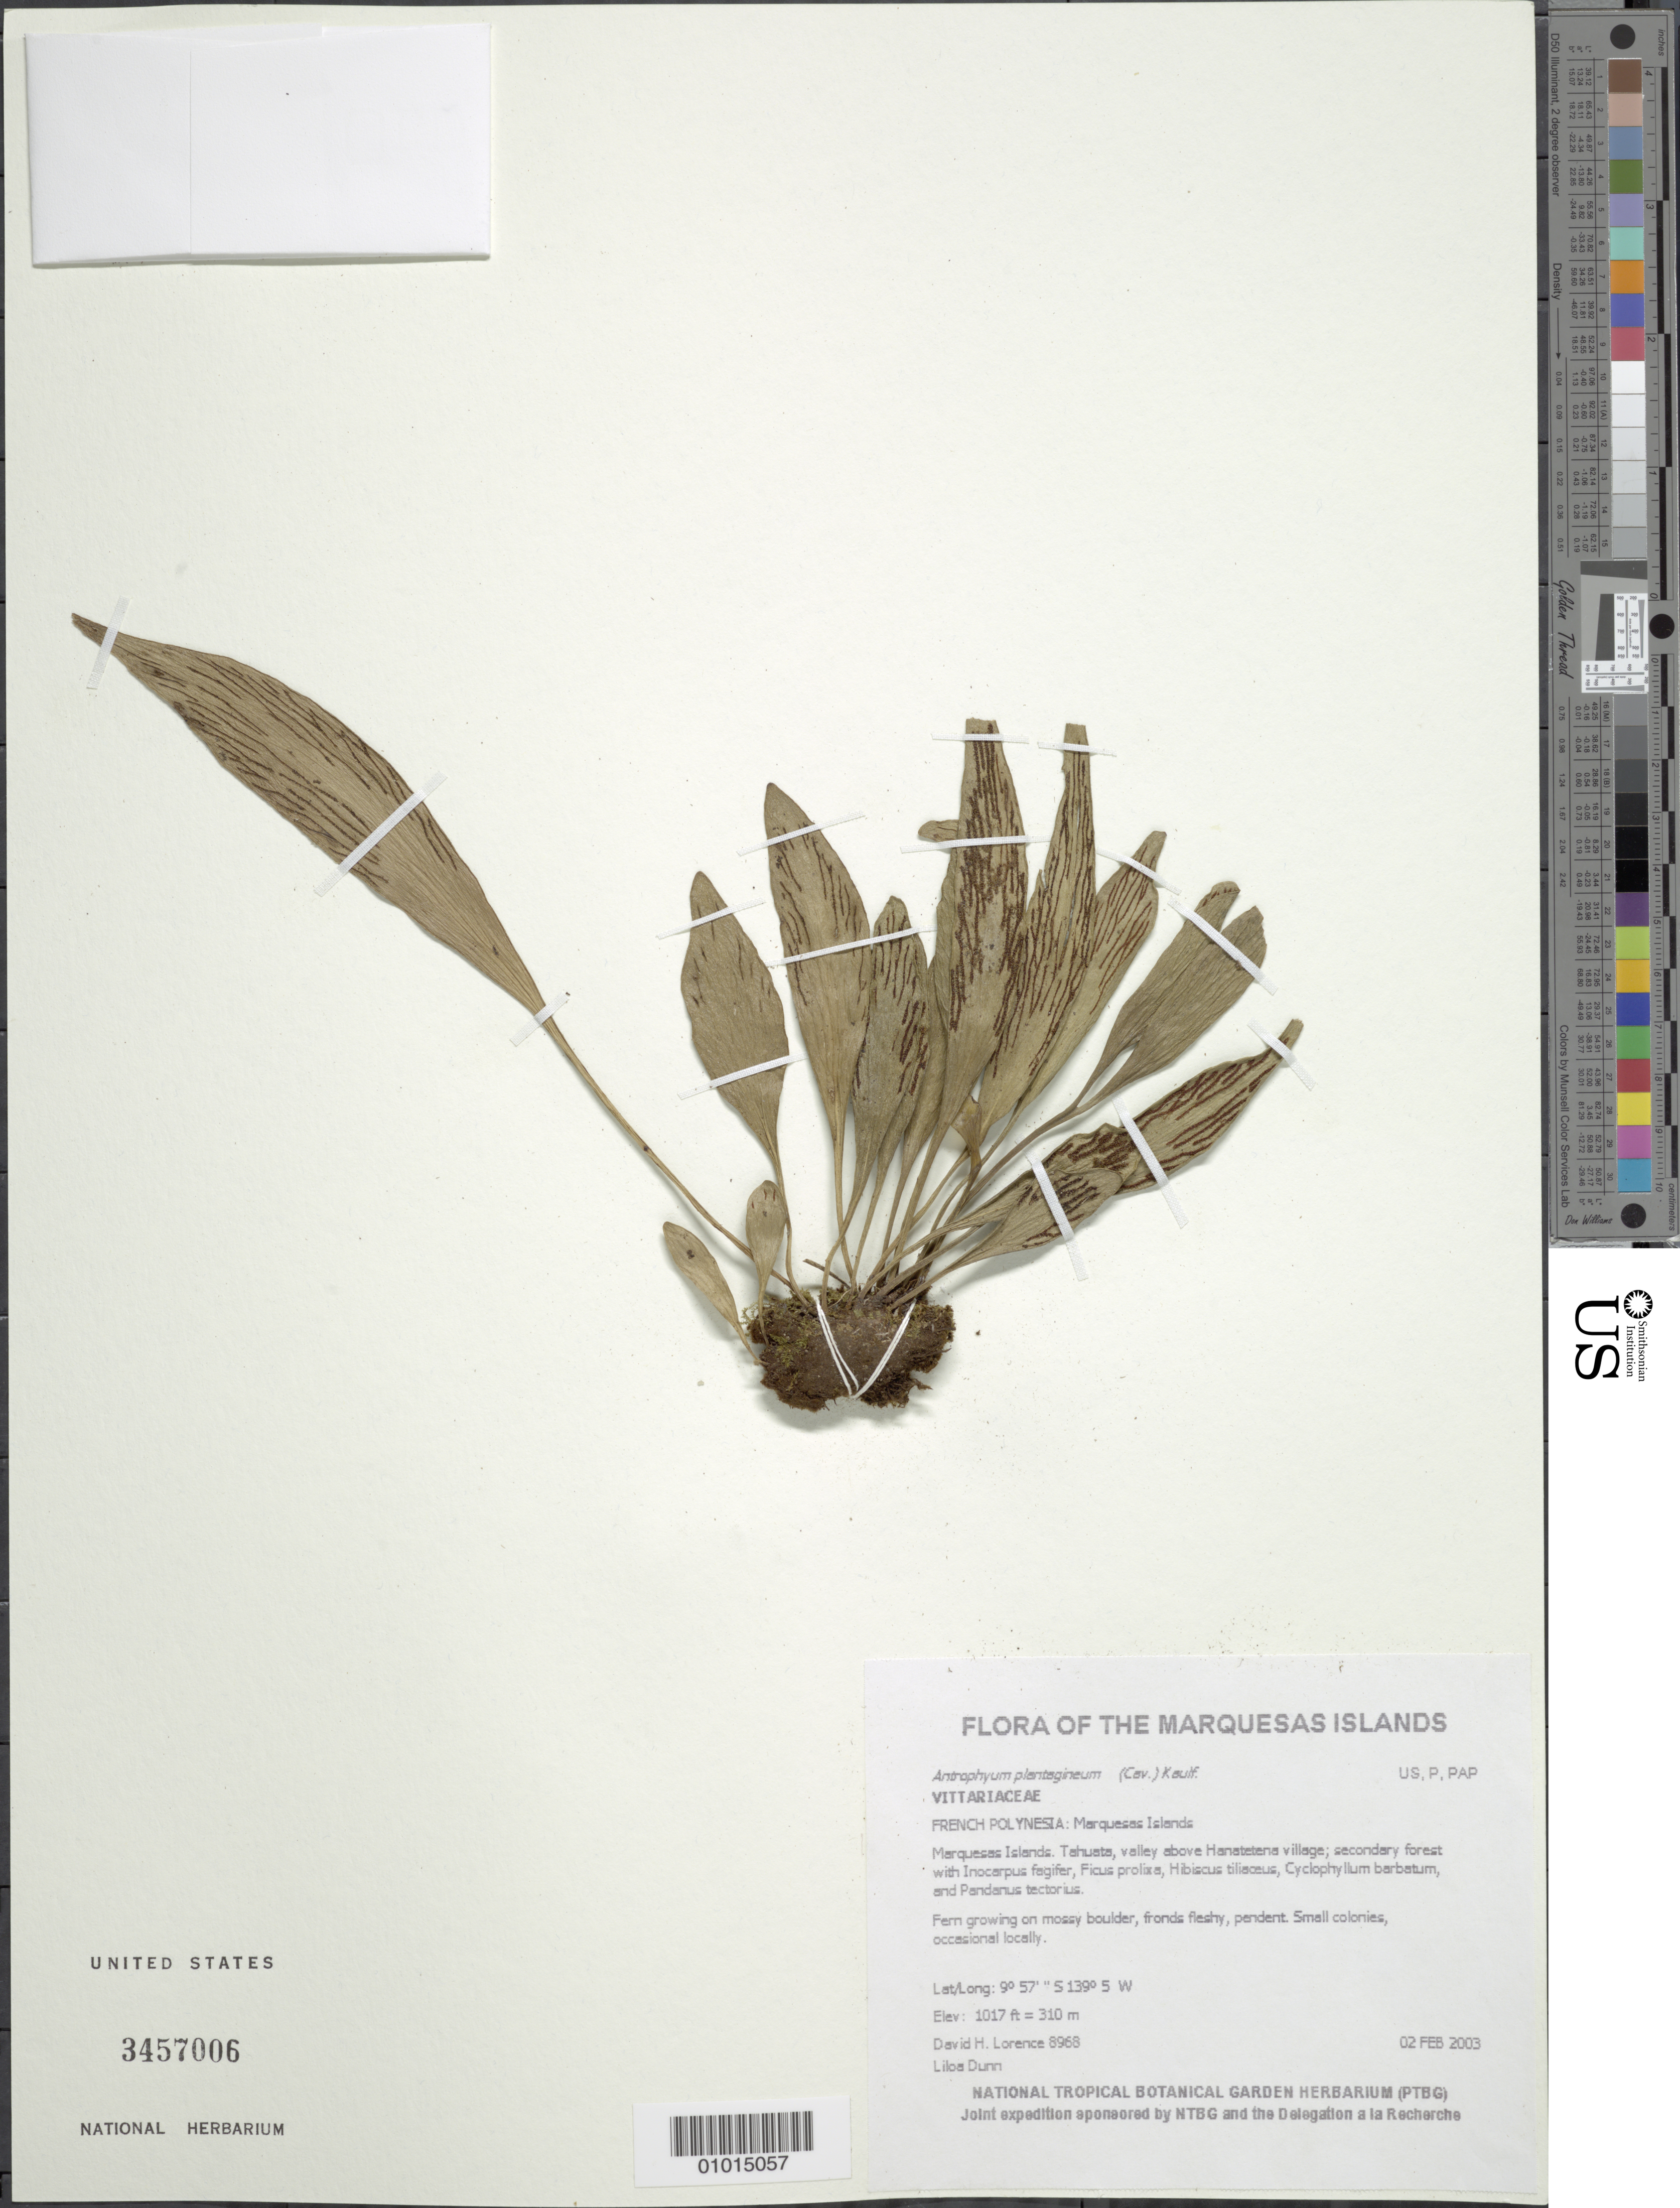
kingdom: Plantae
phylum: Tracheophyta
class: Polypodiopsida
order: Polypodiales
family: Pteridaceae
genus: Antrophyum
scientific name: Antrophyum plantagineum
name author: (Cav.) Kaulf.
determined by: Lorence, David H., (PTBG), National Tropical Botanical Garden (UNITED STATES)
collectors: D. Lorence & L. Dunn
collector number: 8968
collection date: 2003-02-02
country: French Polynesia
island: Tahuata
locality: Valley above Hanatetena village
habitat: Growing on mossy boulder; secondary forest; small colonies; occasional locally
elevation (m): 310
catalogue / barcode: US 3457066